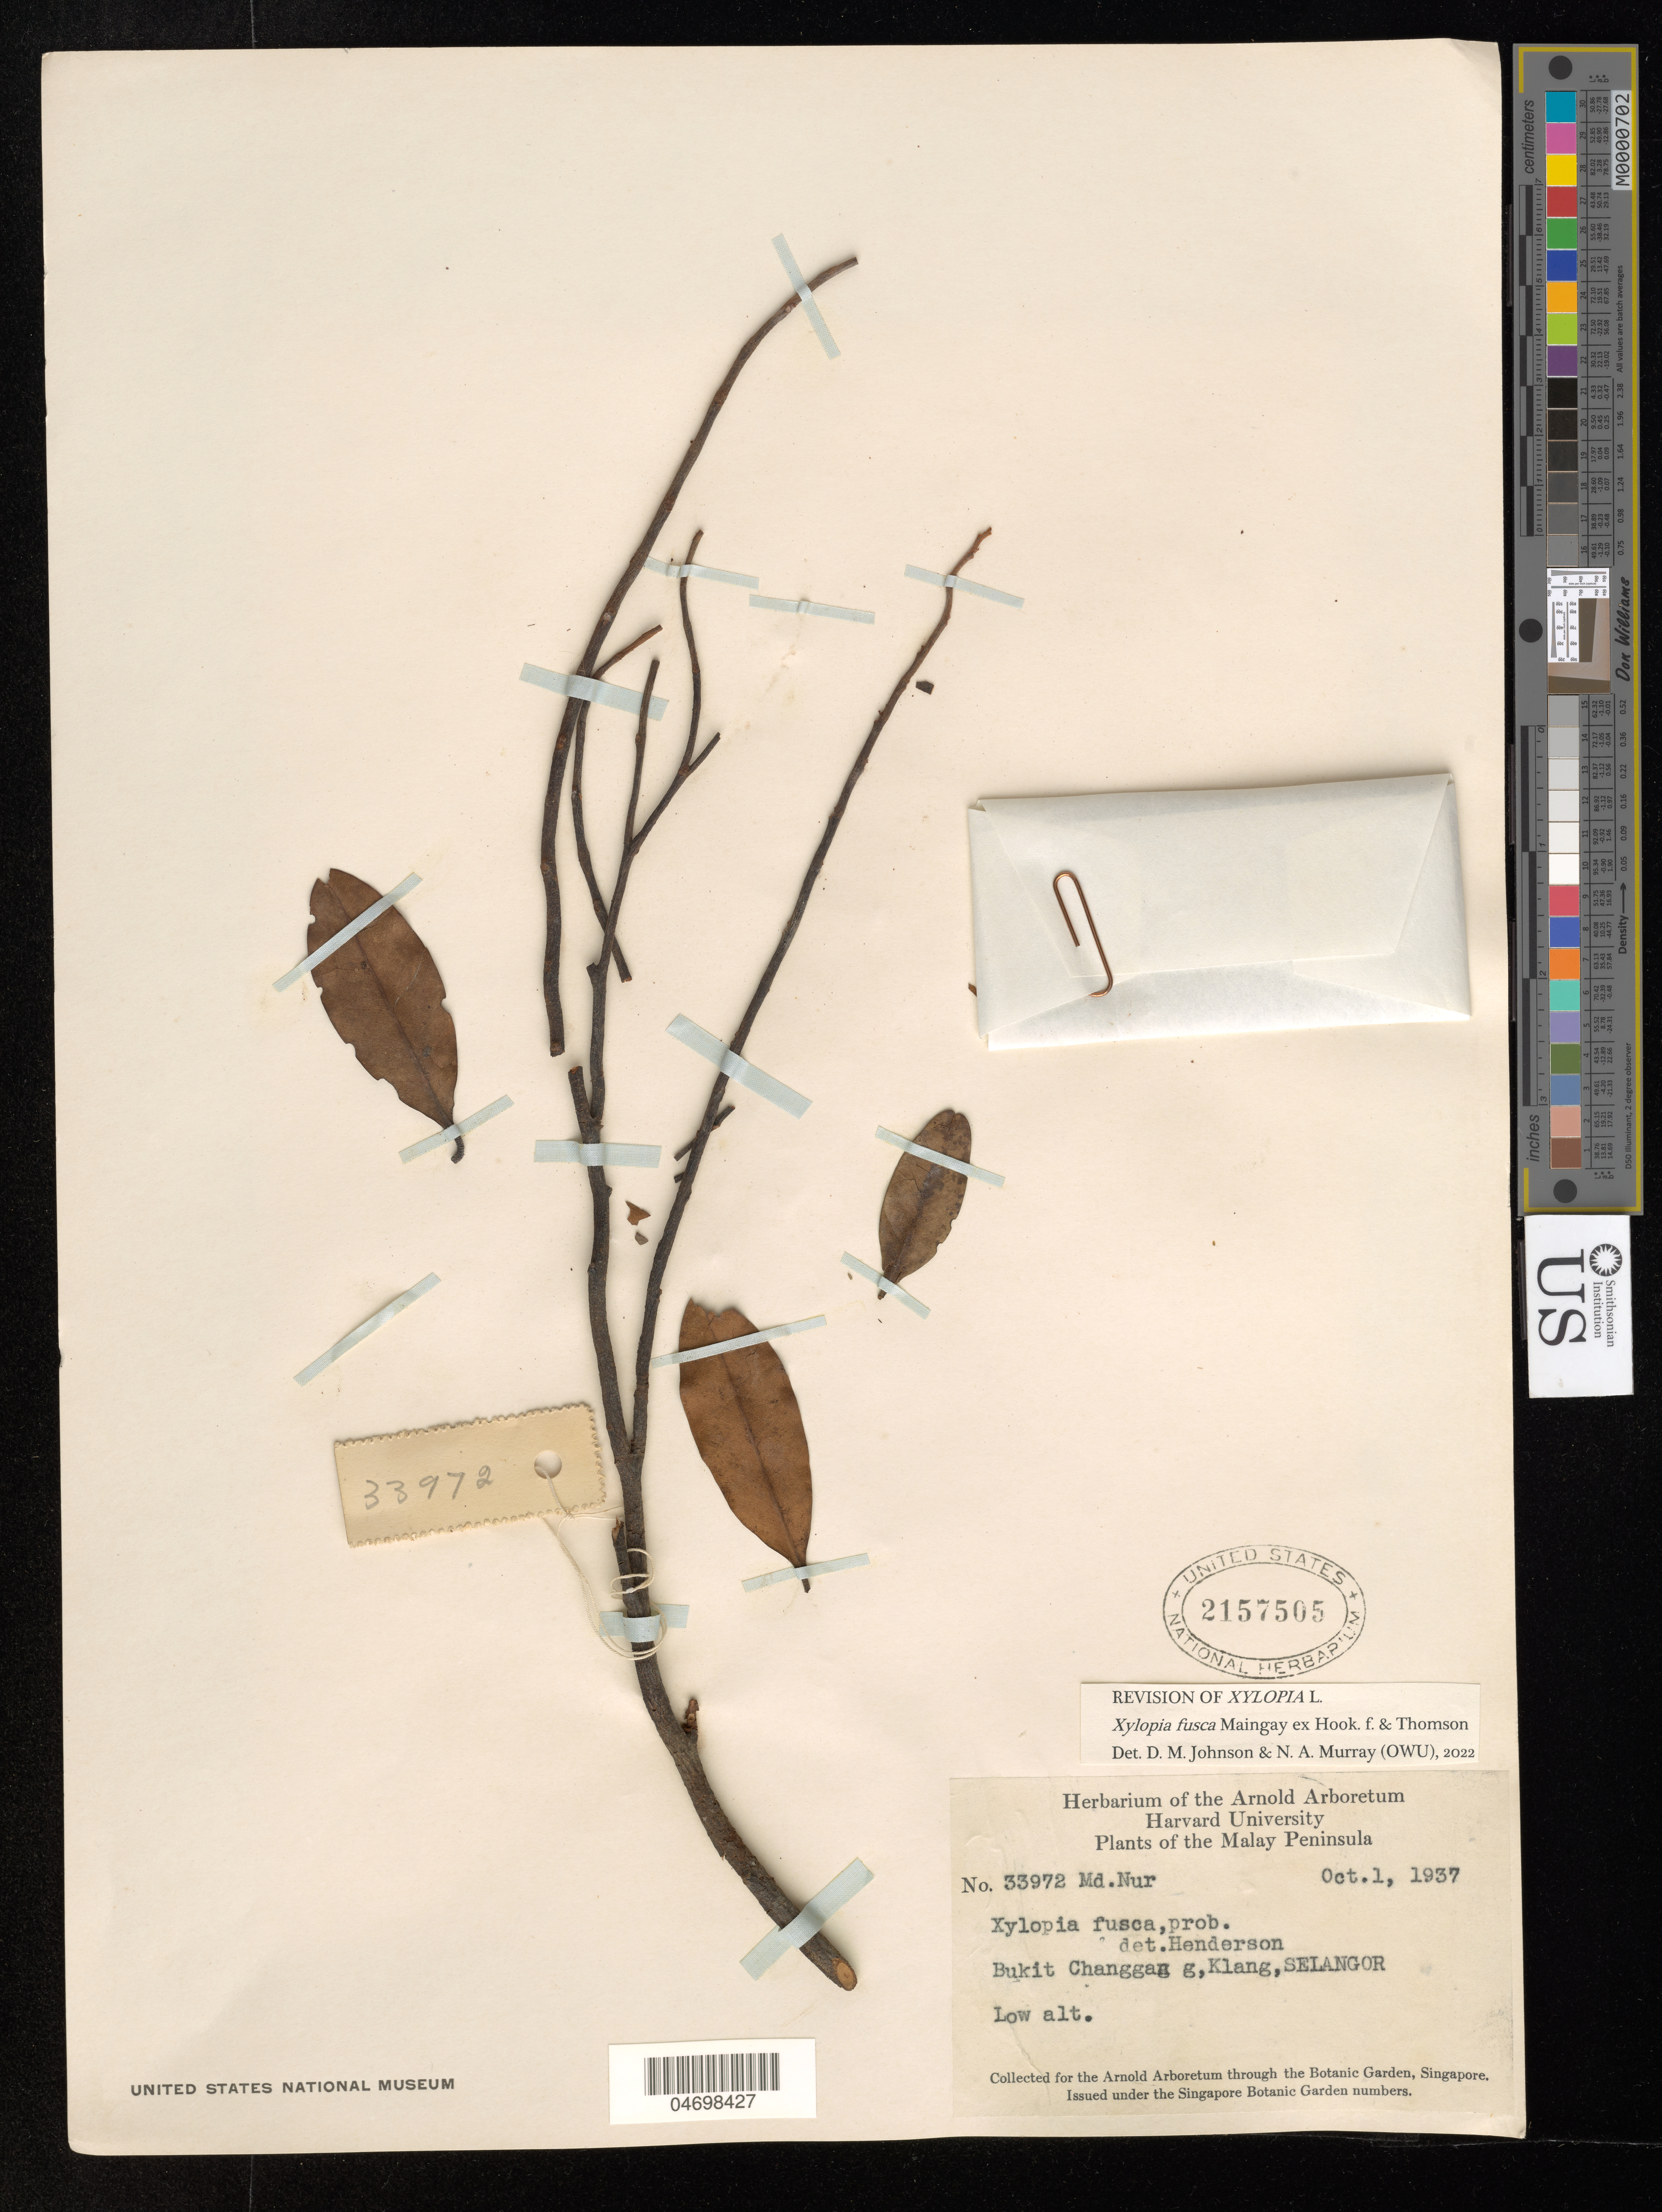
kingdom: Plantae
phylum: Tracheophyta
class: Magnoliopsida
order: Magnoliales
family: Annonaceae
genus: Xylopia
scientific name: Xylopia fusca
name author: Maingay & Thomson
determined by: Johnson, D. M.; Murray, N. A.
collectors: M. Nur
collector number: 33972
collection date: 1937-10-01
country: Malaysia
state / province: Selangor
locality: The Malay Peninsula. Bukit Changgang, Klang.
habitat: Low alt.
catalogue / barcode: US 2157505